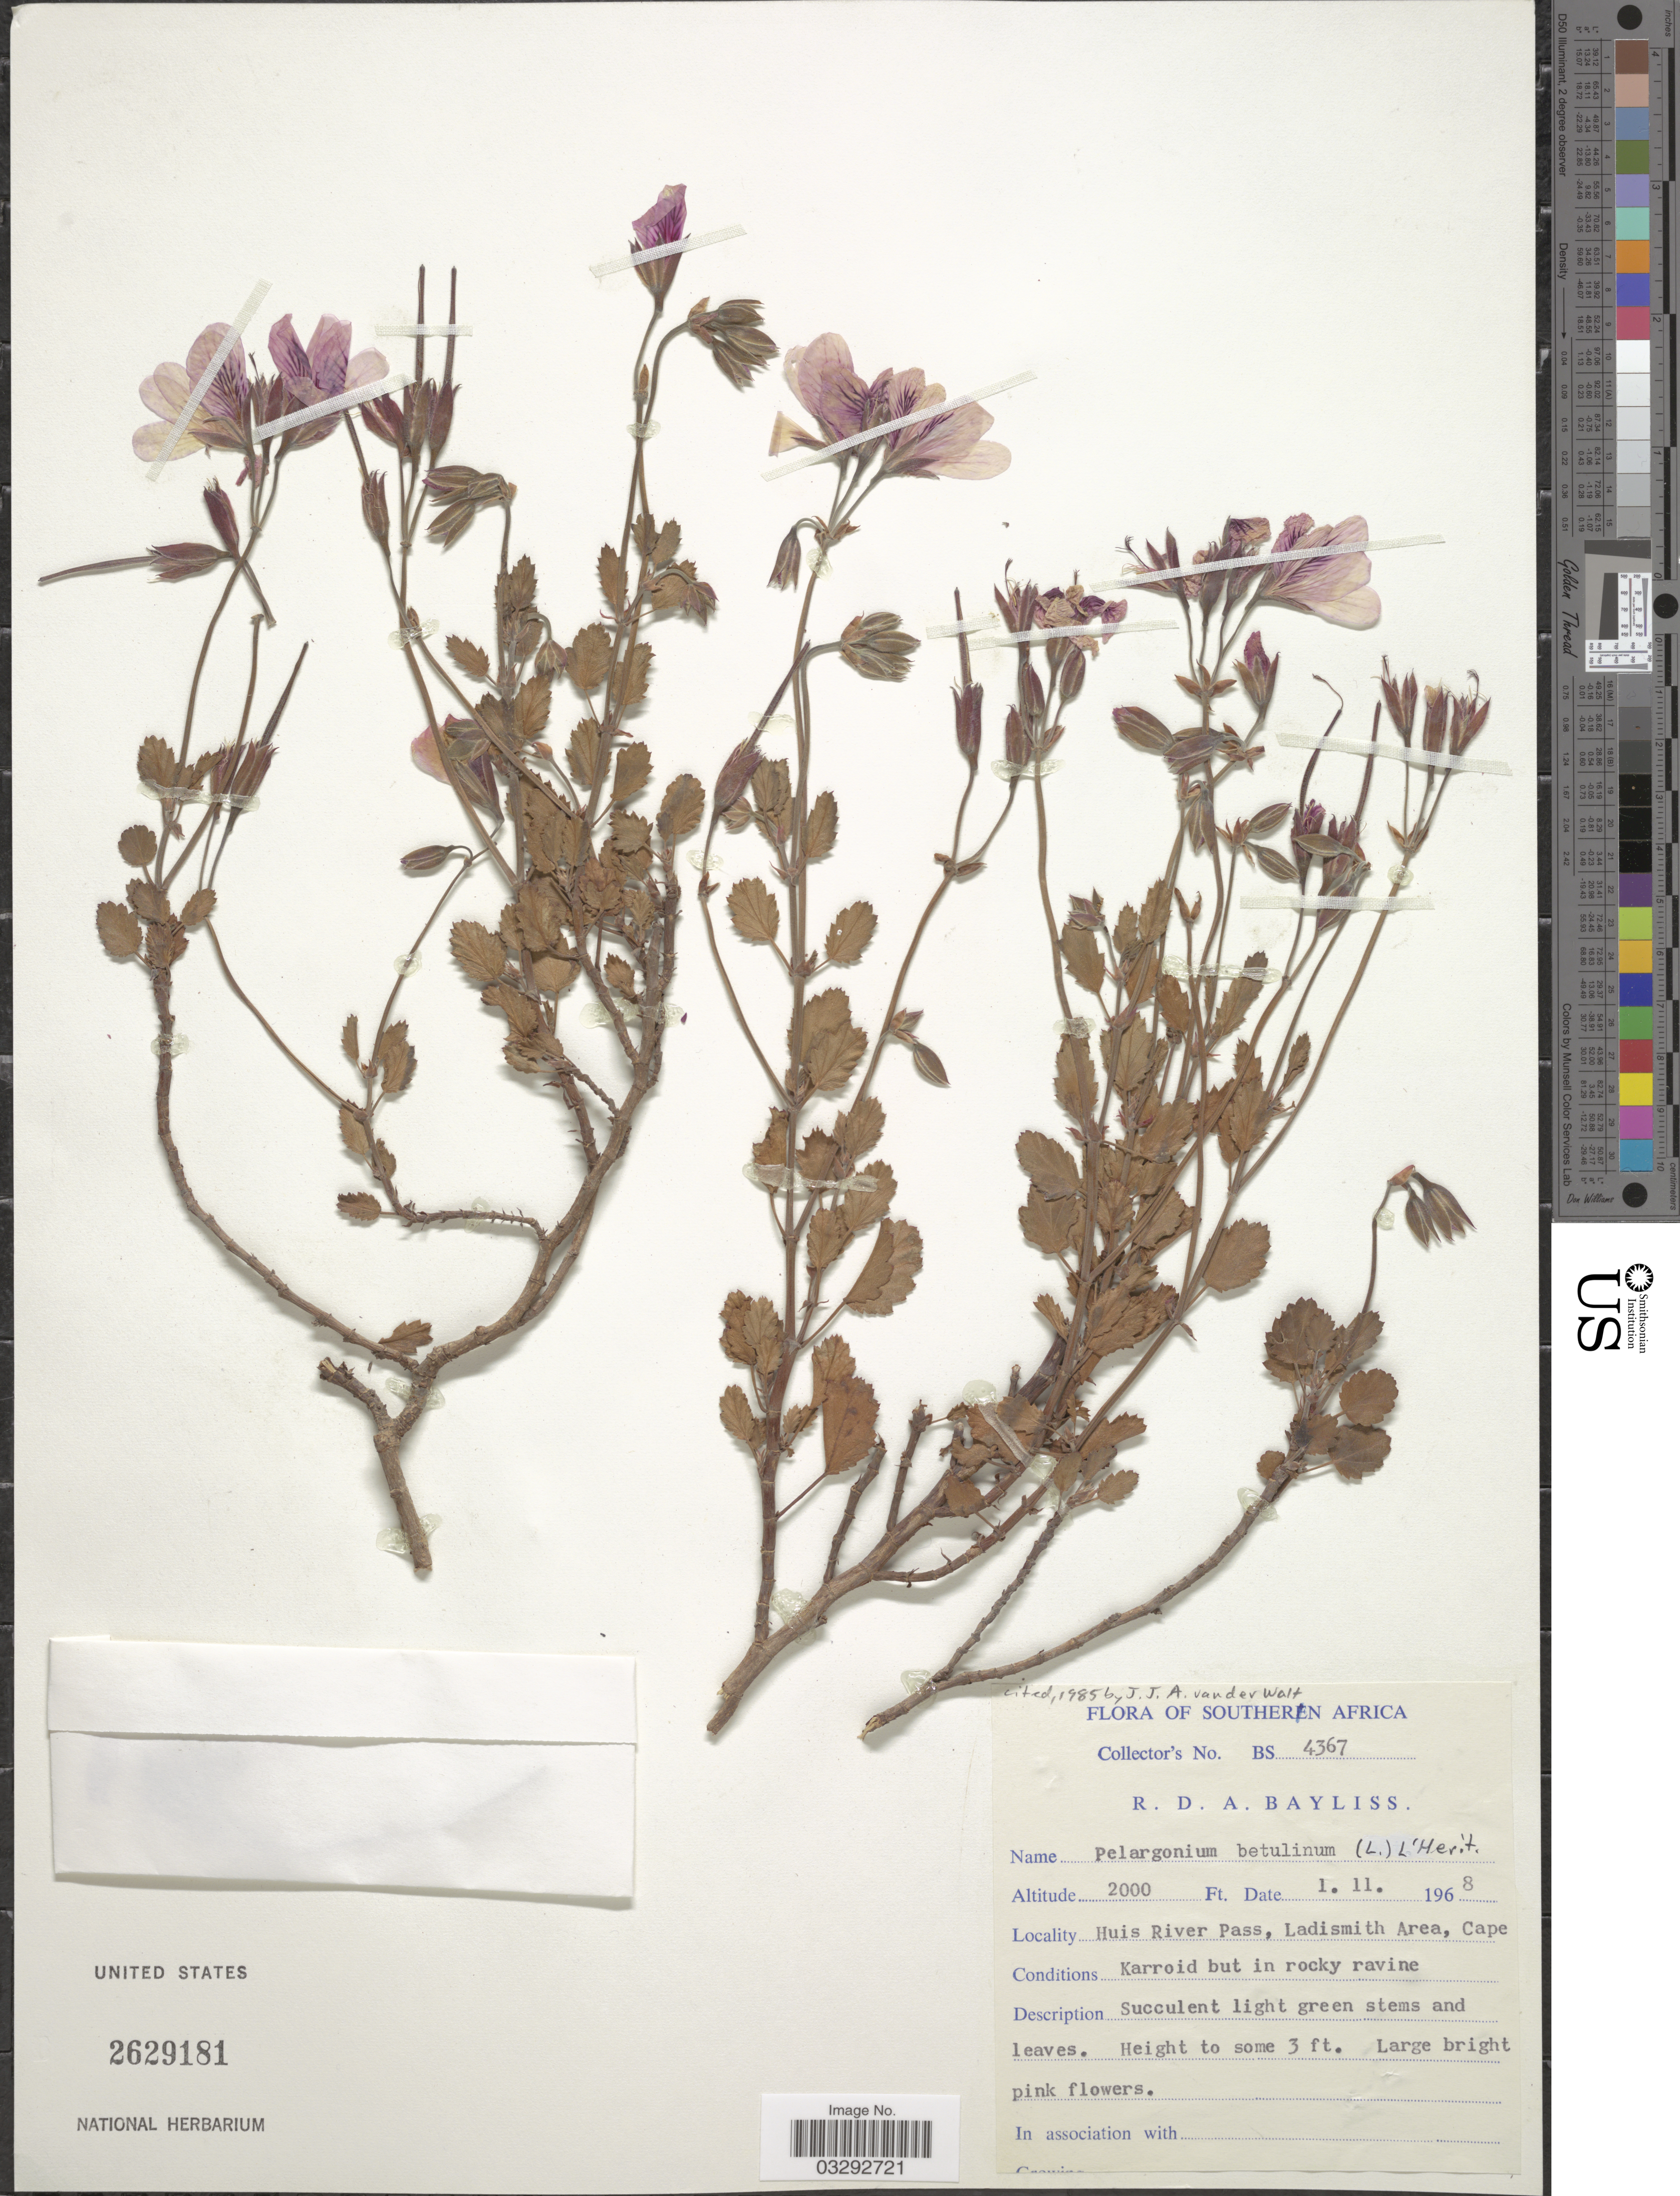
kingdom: Plantae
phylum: Tracheophyta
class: Magnoliopsida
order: Geraniales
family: Geraniaceae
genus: Pelargonium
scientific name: Pelargonium betulinum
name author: (L.) L'Hér. ex Aiton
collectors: R. Bayliss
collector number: BS 4367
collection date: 1968-11-01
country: South Africa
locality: Southern Africa. Huis River Pass, Ladismith Area, Cape.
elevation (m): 610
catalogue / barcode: US 2629181